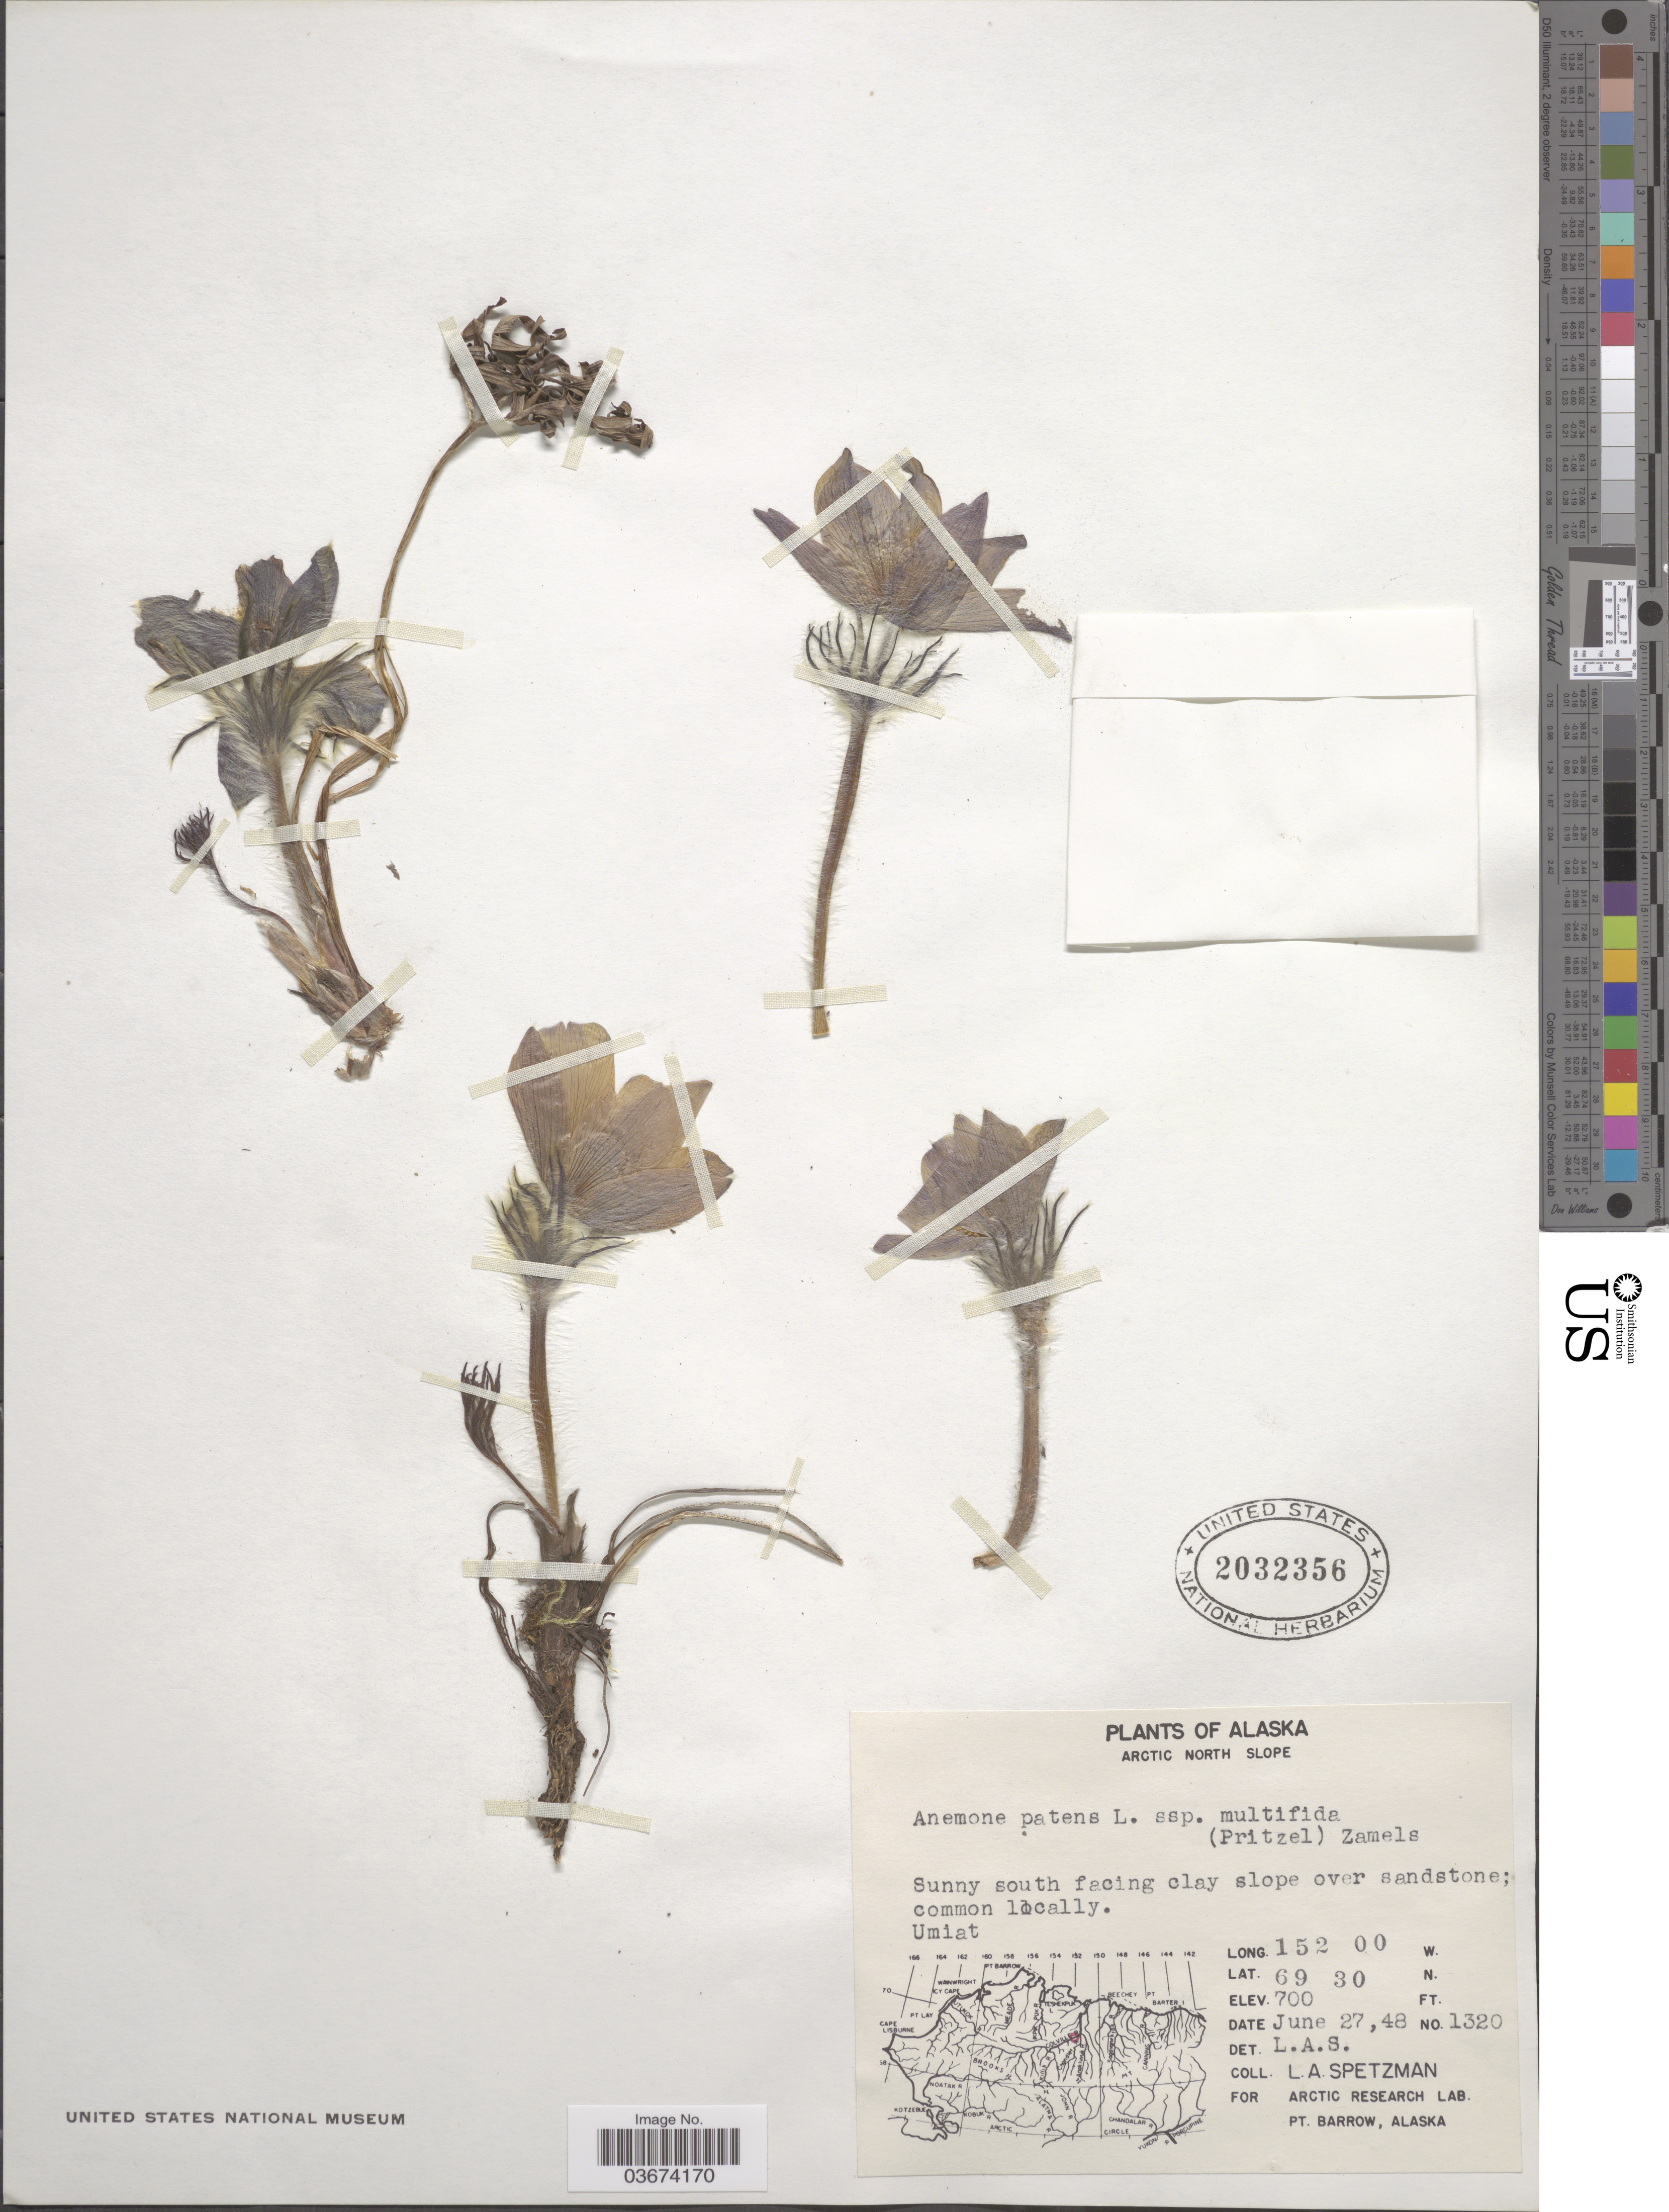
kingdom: Plantae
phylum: Tracheophyta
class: Magnoliopsida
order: Ranunculales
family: Ranunculaceae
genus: Pulsatilla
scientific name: Pulsatilla nuttalliana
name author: (DC.) Bercht. & J. Presl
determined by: Strong, Mark T., (BOT), Smithsonian Institution - National Museum of Natural History (UNITED STATES)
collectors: L. Spetzman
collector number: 1320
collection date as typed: Transcribed d/m/y: 27/6/48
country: United States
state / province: Alaska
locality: Arctic North Slope. Umiat.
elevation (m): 213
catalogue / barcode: US 2032356